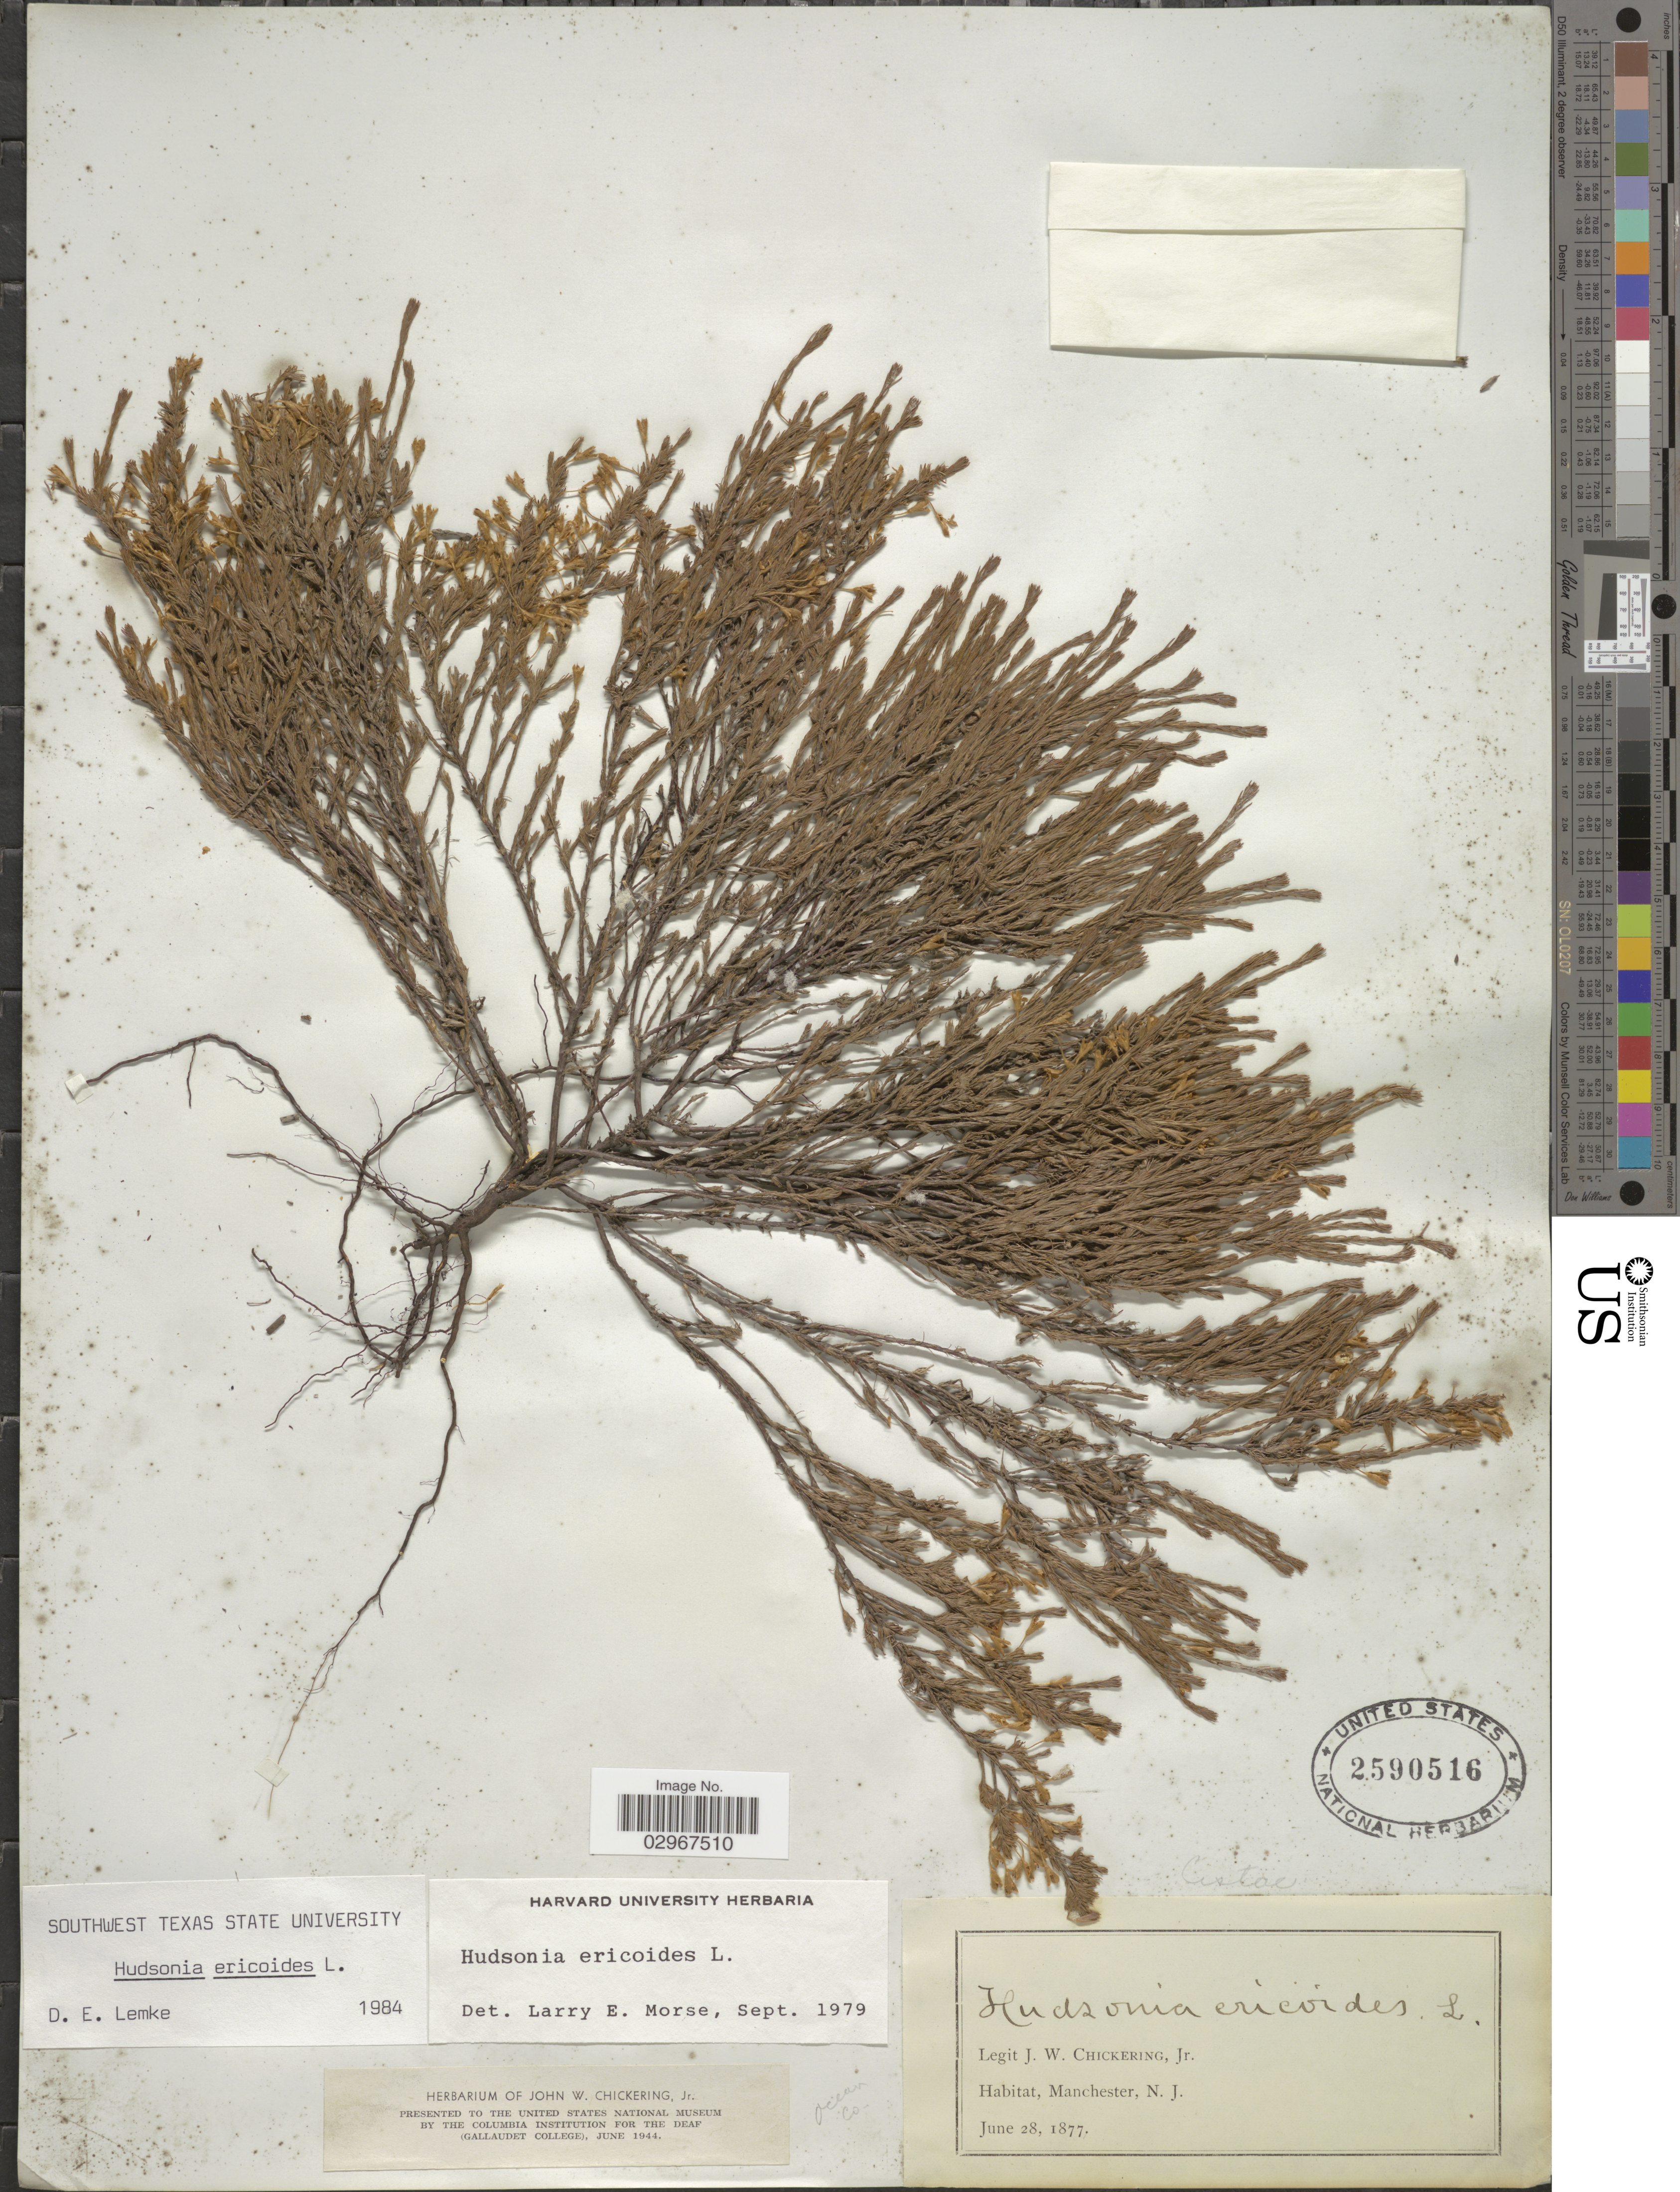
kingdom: Plantae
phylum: Tracheophyta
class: Magnoliopsida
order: Malvales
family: Cistaceae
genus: Hudsonia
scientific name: Hudsonia ericoides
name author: L.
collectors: J. Chickering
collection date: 1877-06-28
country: United States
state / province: New Jersey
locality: Ocean Co. Manchester, N.J.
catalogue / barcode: US 2590516